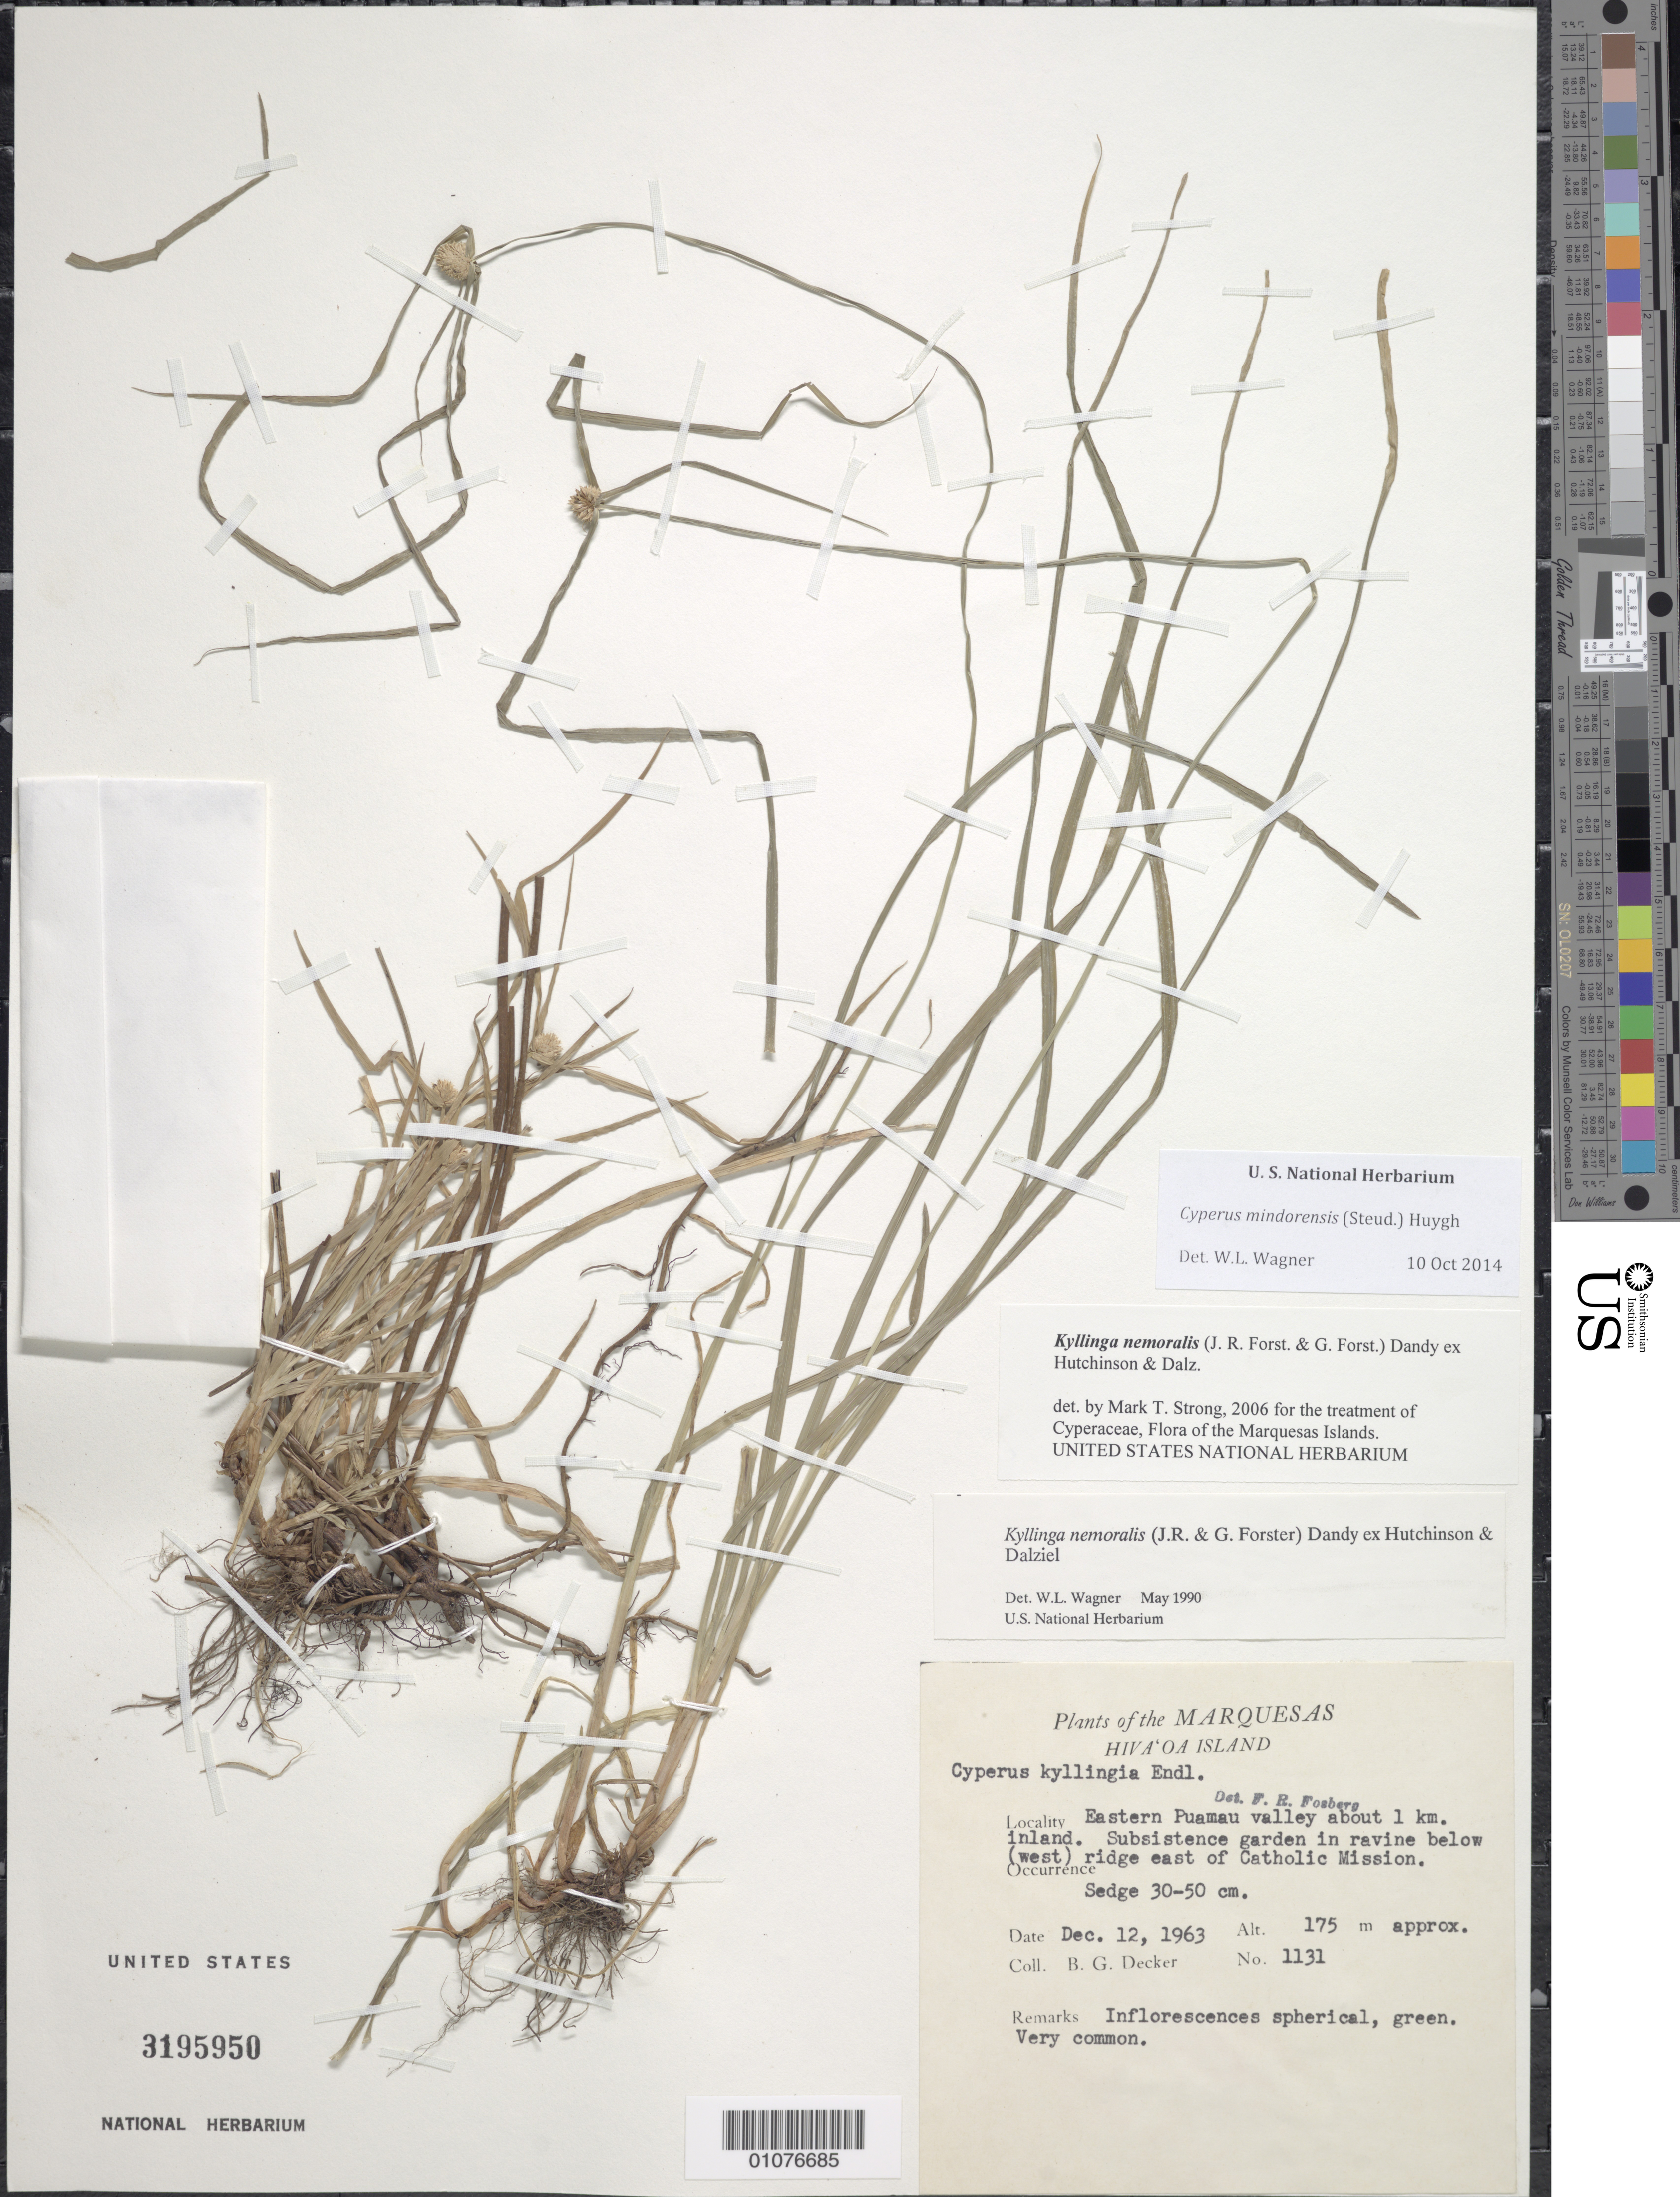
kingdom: Plantae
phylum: Tracheophyta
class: Liliopsida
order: Poales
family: Cyperaceae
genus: Cyperus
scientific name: Cyperus mindorensis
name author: (Steud.) Huygh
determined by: Lorence, David H., (PTBG), National Tropical Botanical Garden (UNITED STATES)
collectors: B. G. Decker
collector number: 1131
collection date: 1963-12-12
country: French Polynesia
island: Hiva Oa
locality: E Puamau Valley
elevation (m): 175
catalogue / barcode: US 3195950